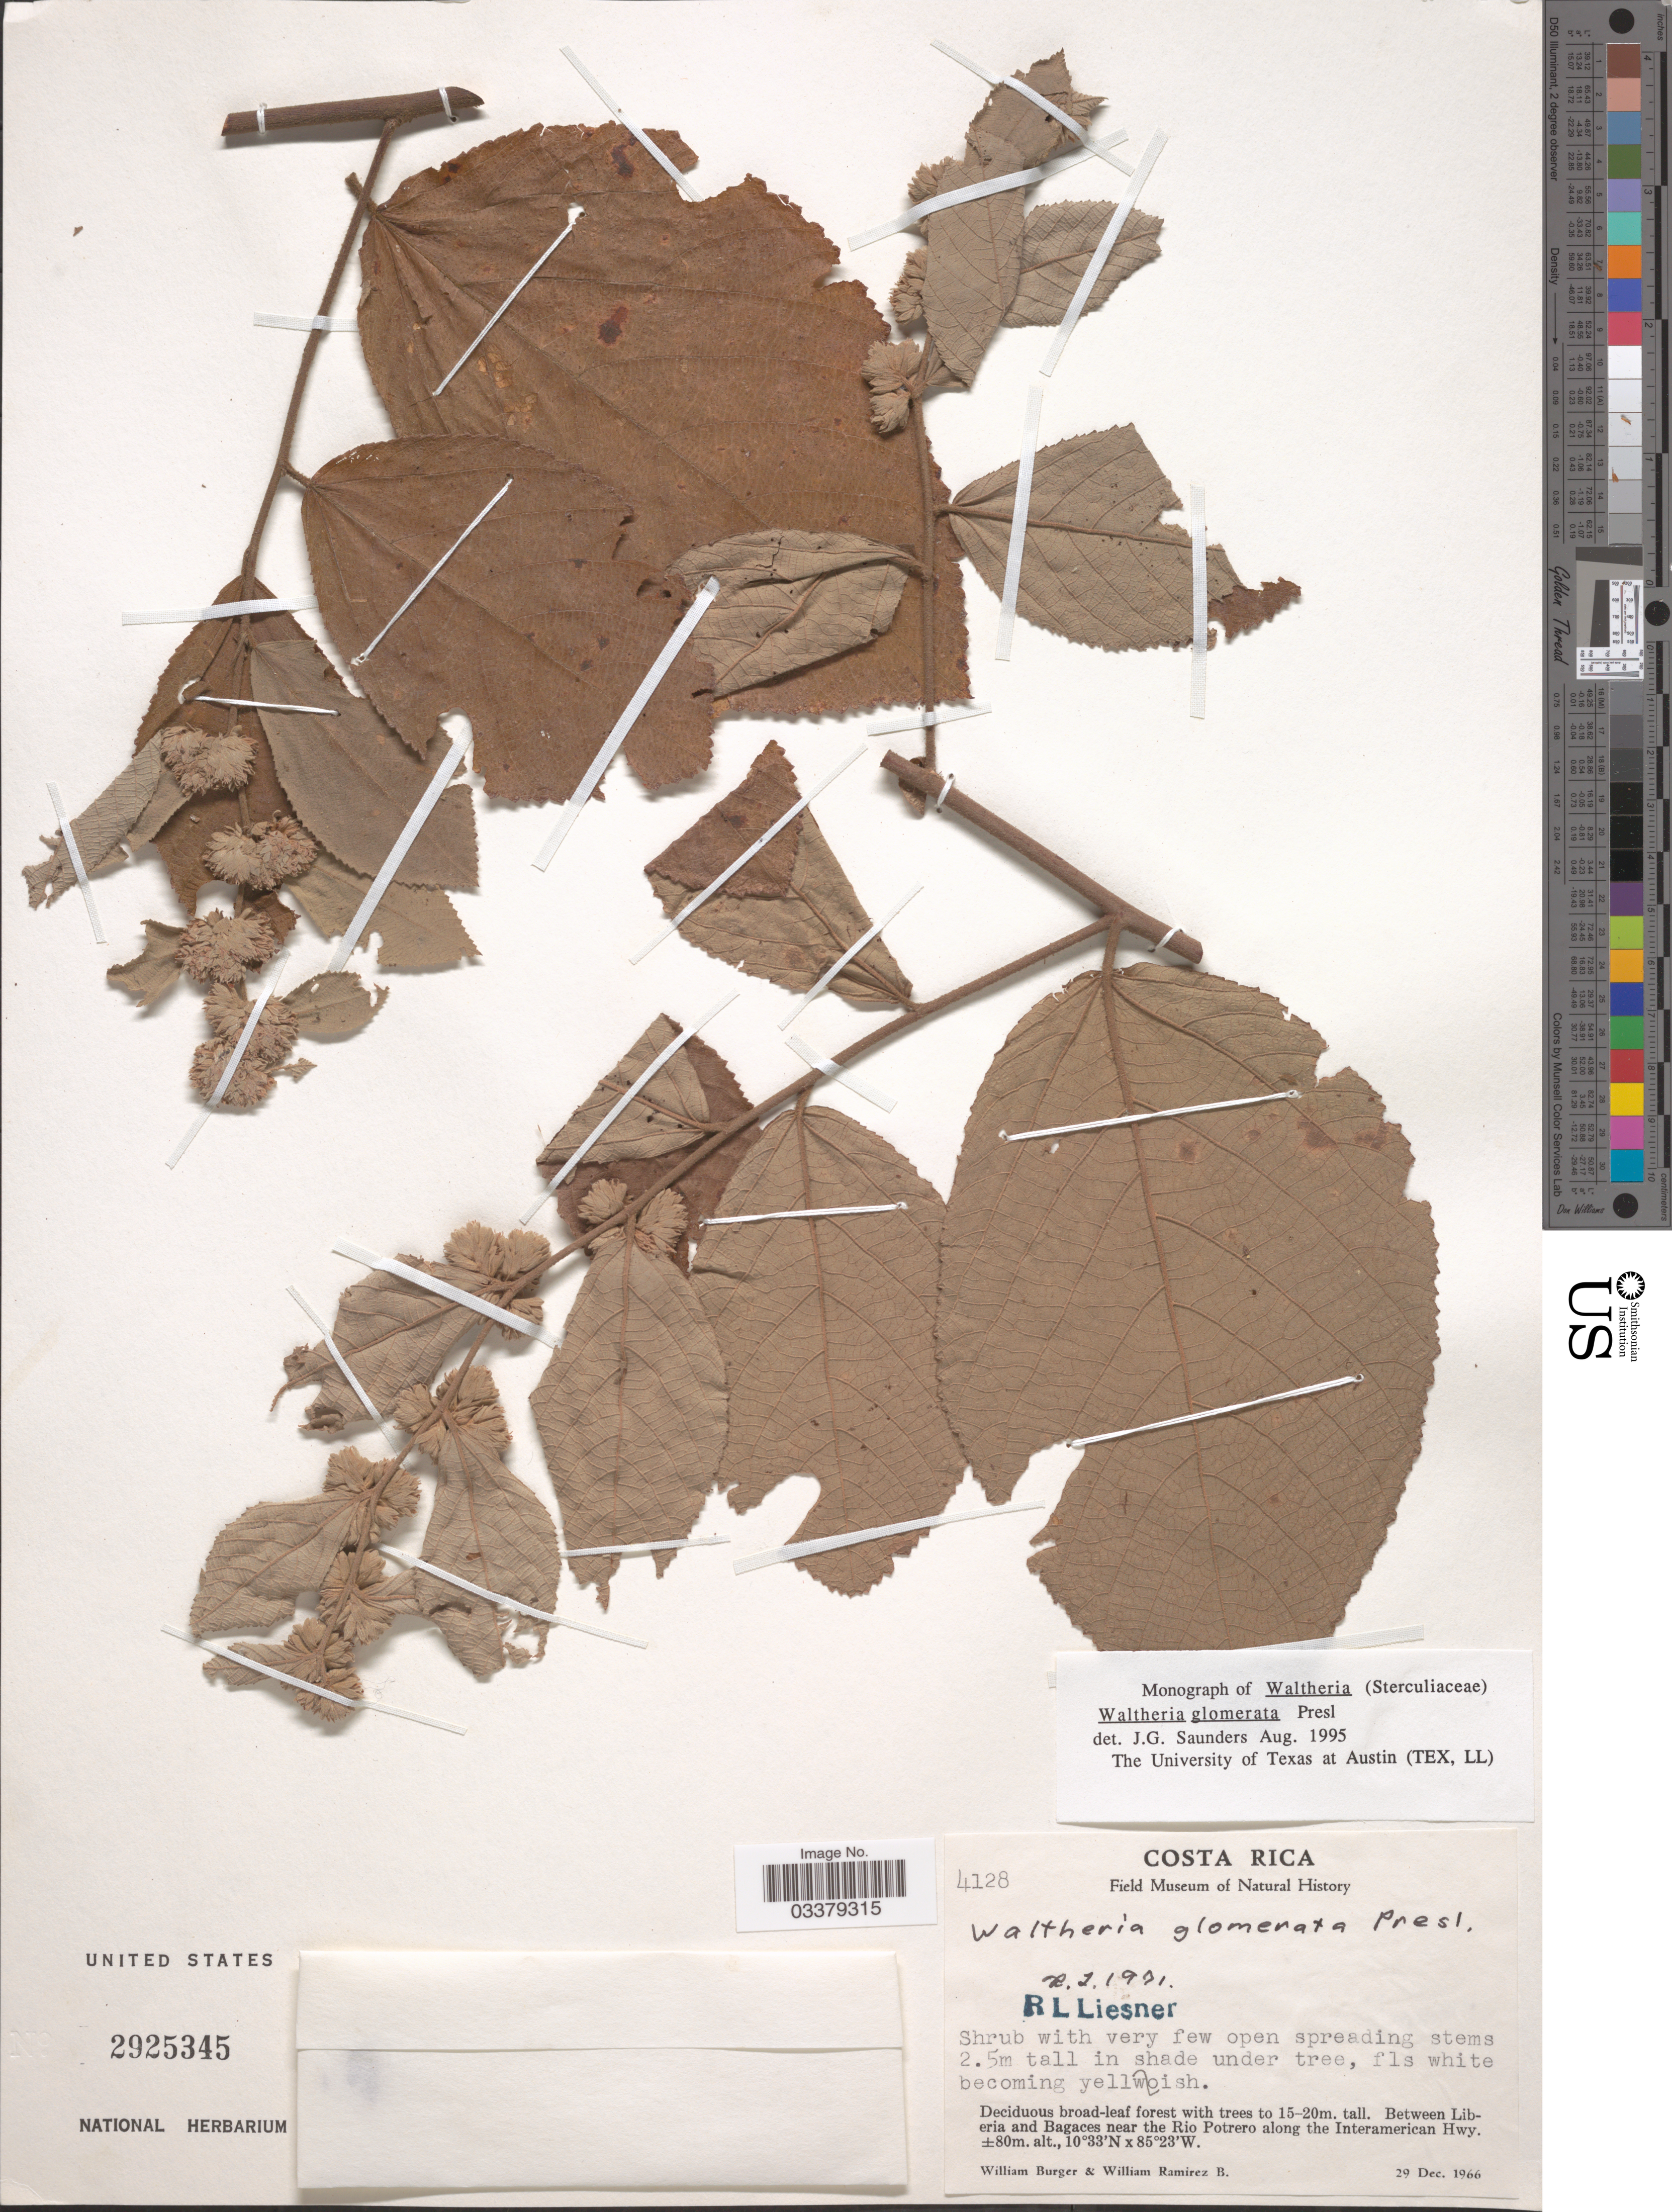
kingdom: Plantae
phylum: Tracheophyta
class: Magnoliopsida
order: Malvales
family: Malvaceae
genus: Waltheria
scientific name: Waltheria glomerata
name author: C. Presl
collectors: W. Burger & W. Ramirez B.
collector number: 4128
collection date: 1966-12-29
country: Costa Rica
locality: Between Liberia and Bagaces near the Rio Potrero along the Interamerican Hwy.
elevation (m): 80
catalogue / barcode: US 2925345